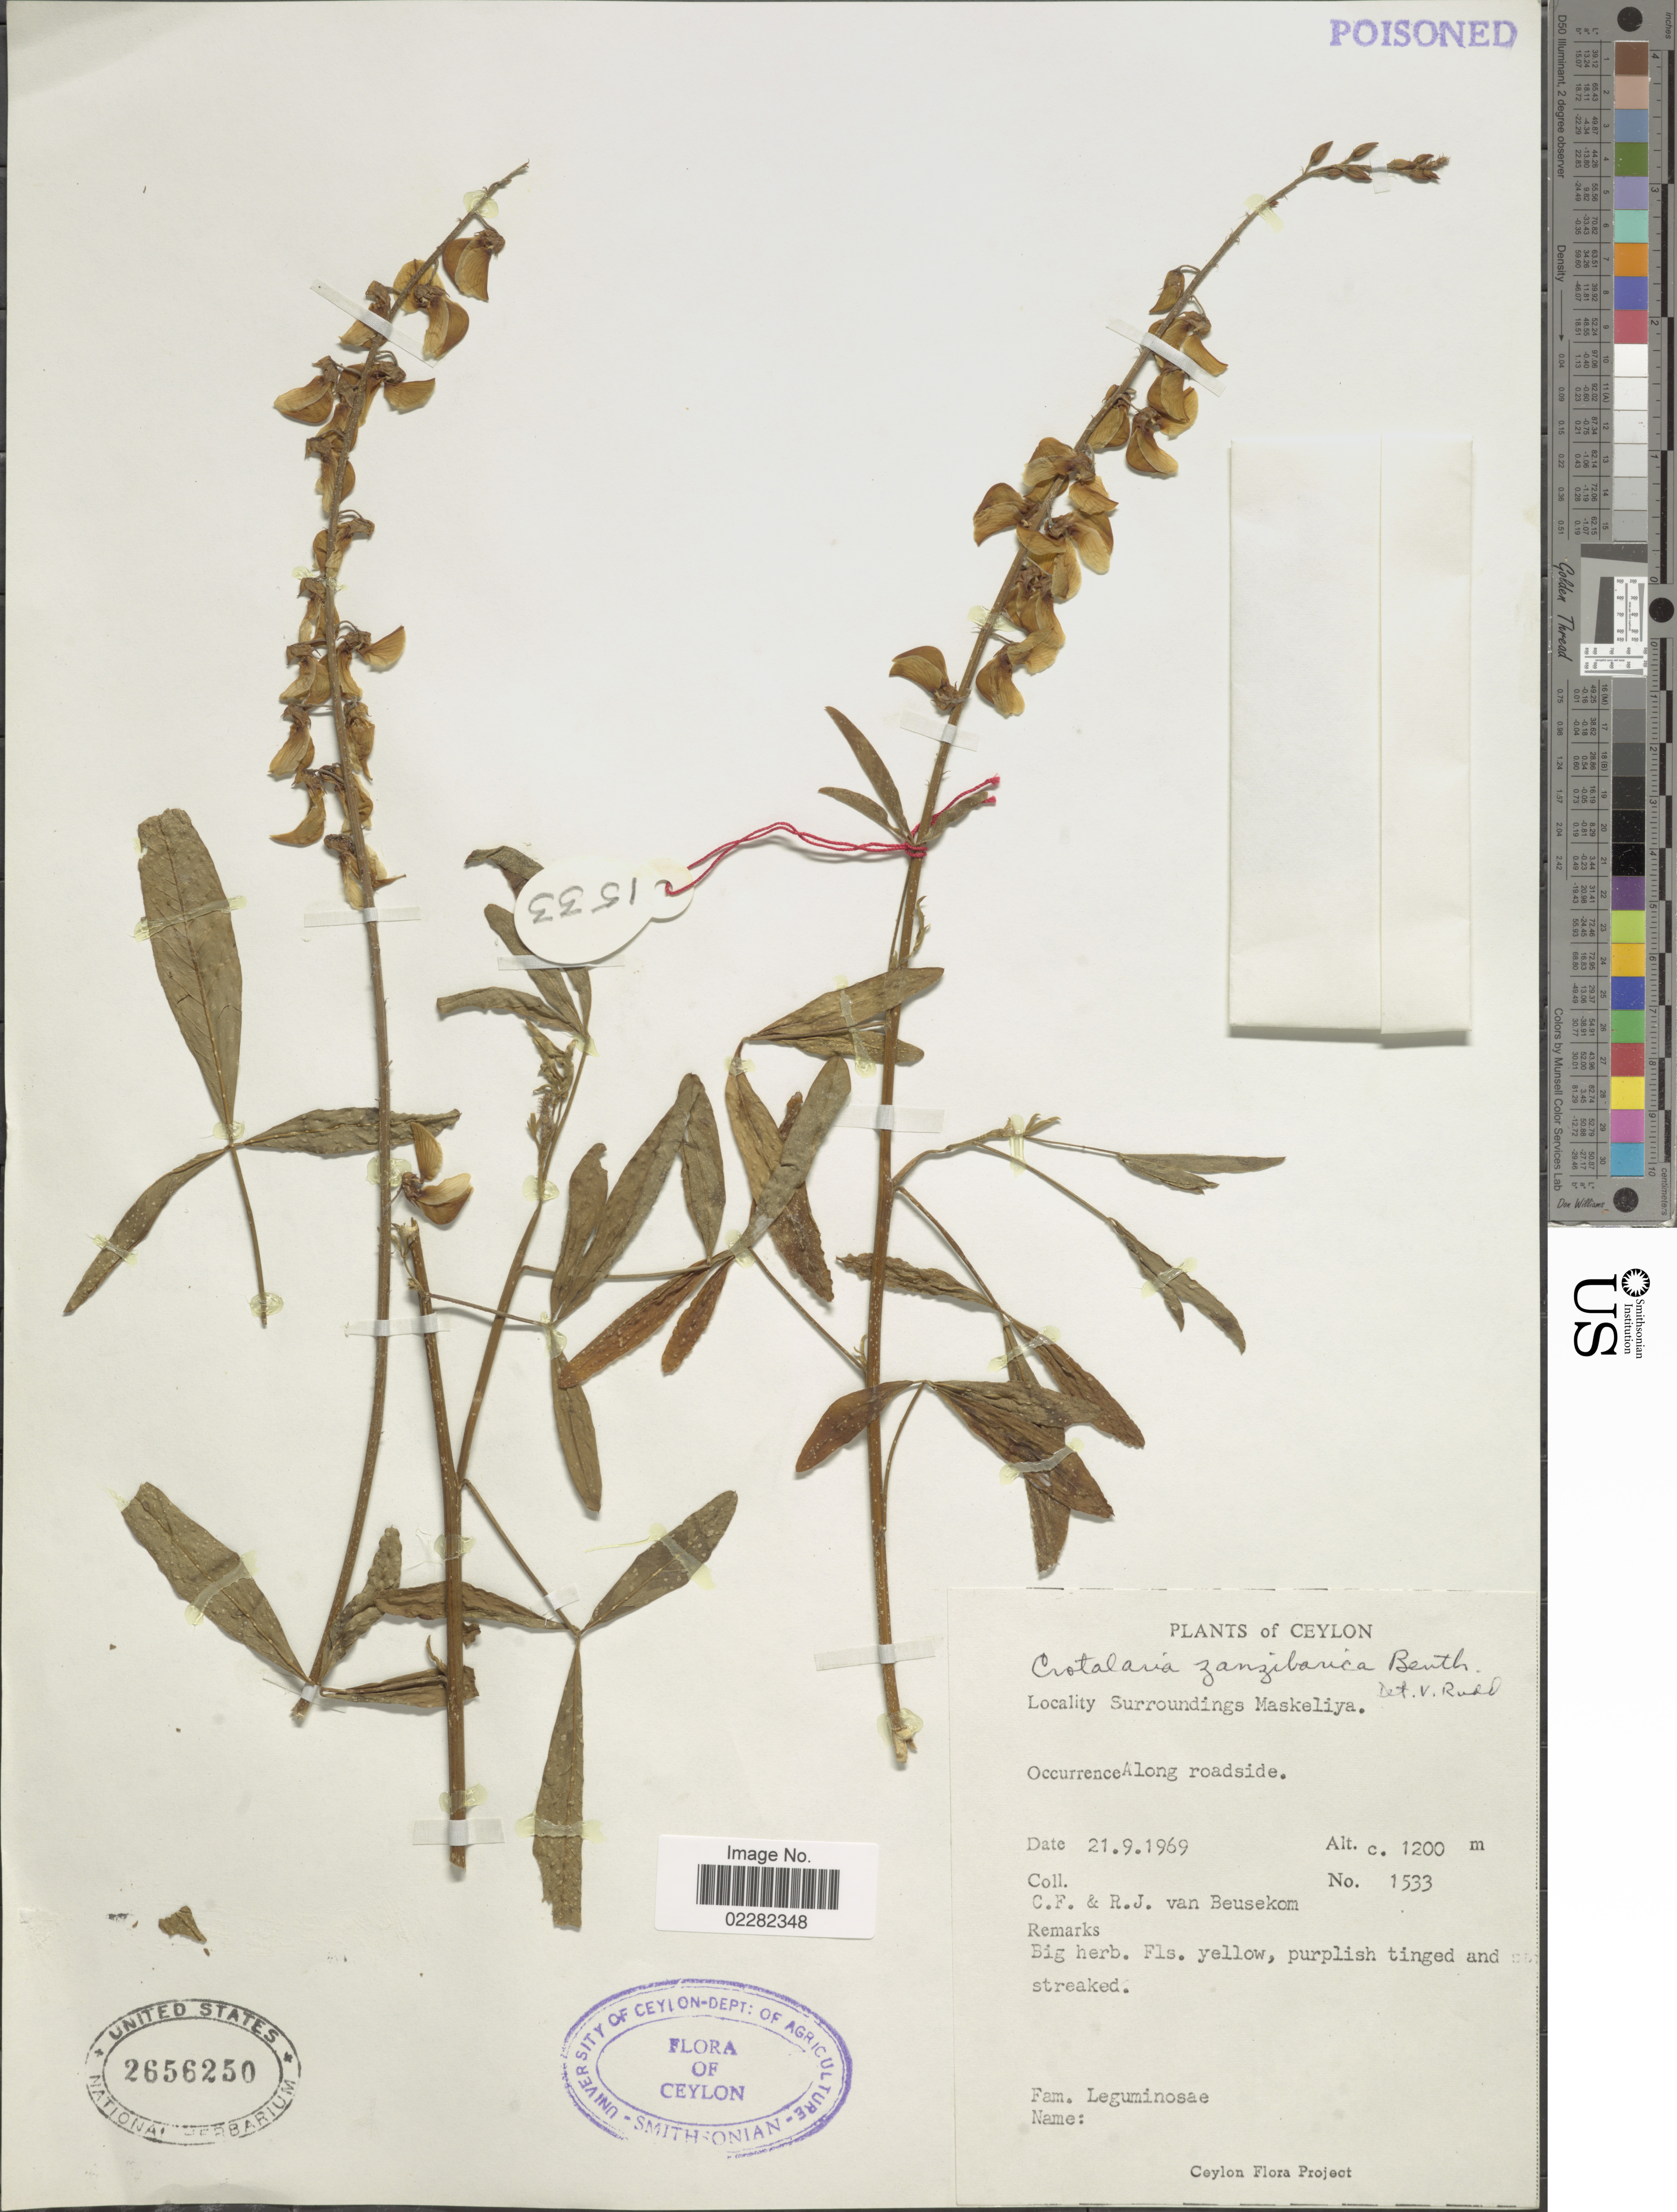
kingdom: Plantae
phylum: Tracheophyta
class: Magnoliopsida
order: Fabales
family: Fabaceae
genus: Crotalaria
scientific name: Crotalaria zanzibarica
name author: Benth.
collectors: C. F. Beusekom & R. Van Beusekom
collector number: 1533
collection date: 1969-09-21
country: Sri Lanka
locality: Ceylon, Surroundings Maskeliya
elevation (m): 1200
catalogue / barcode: US 2656250